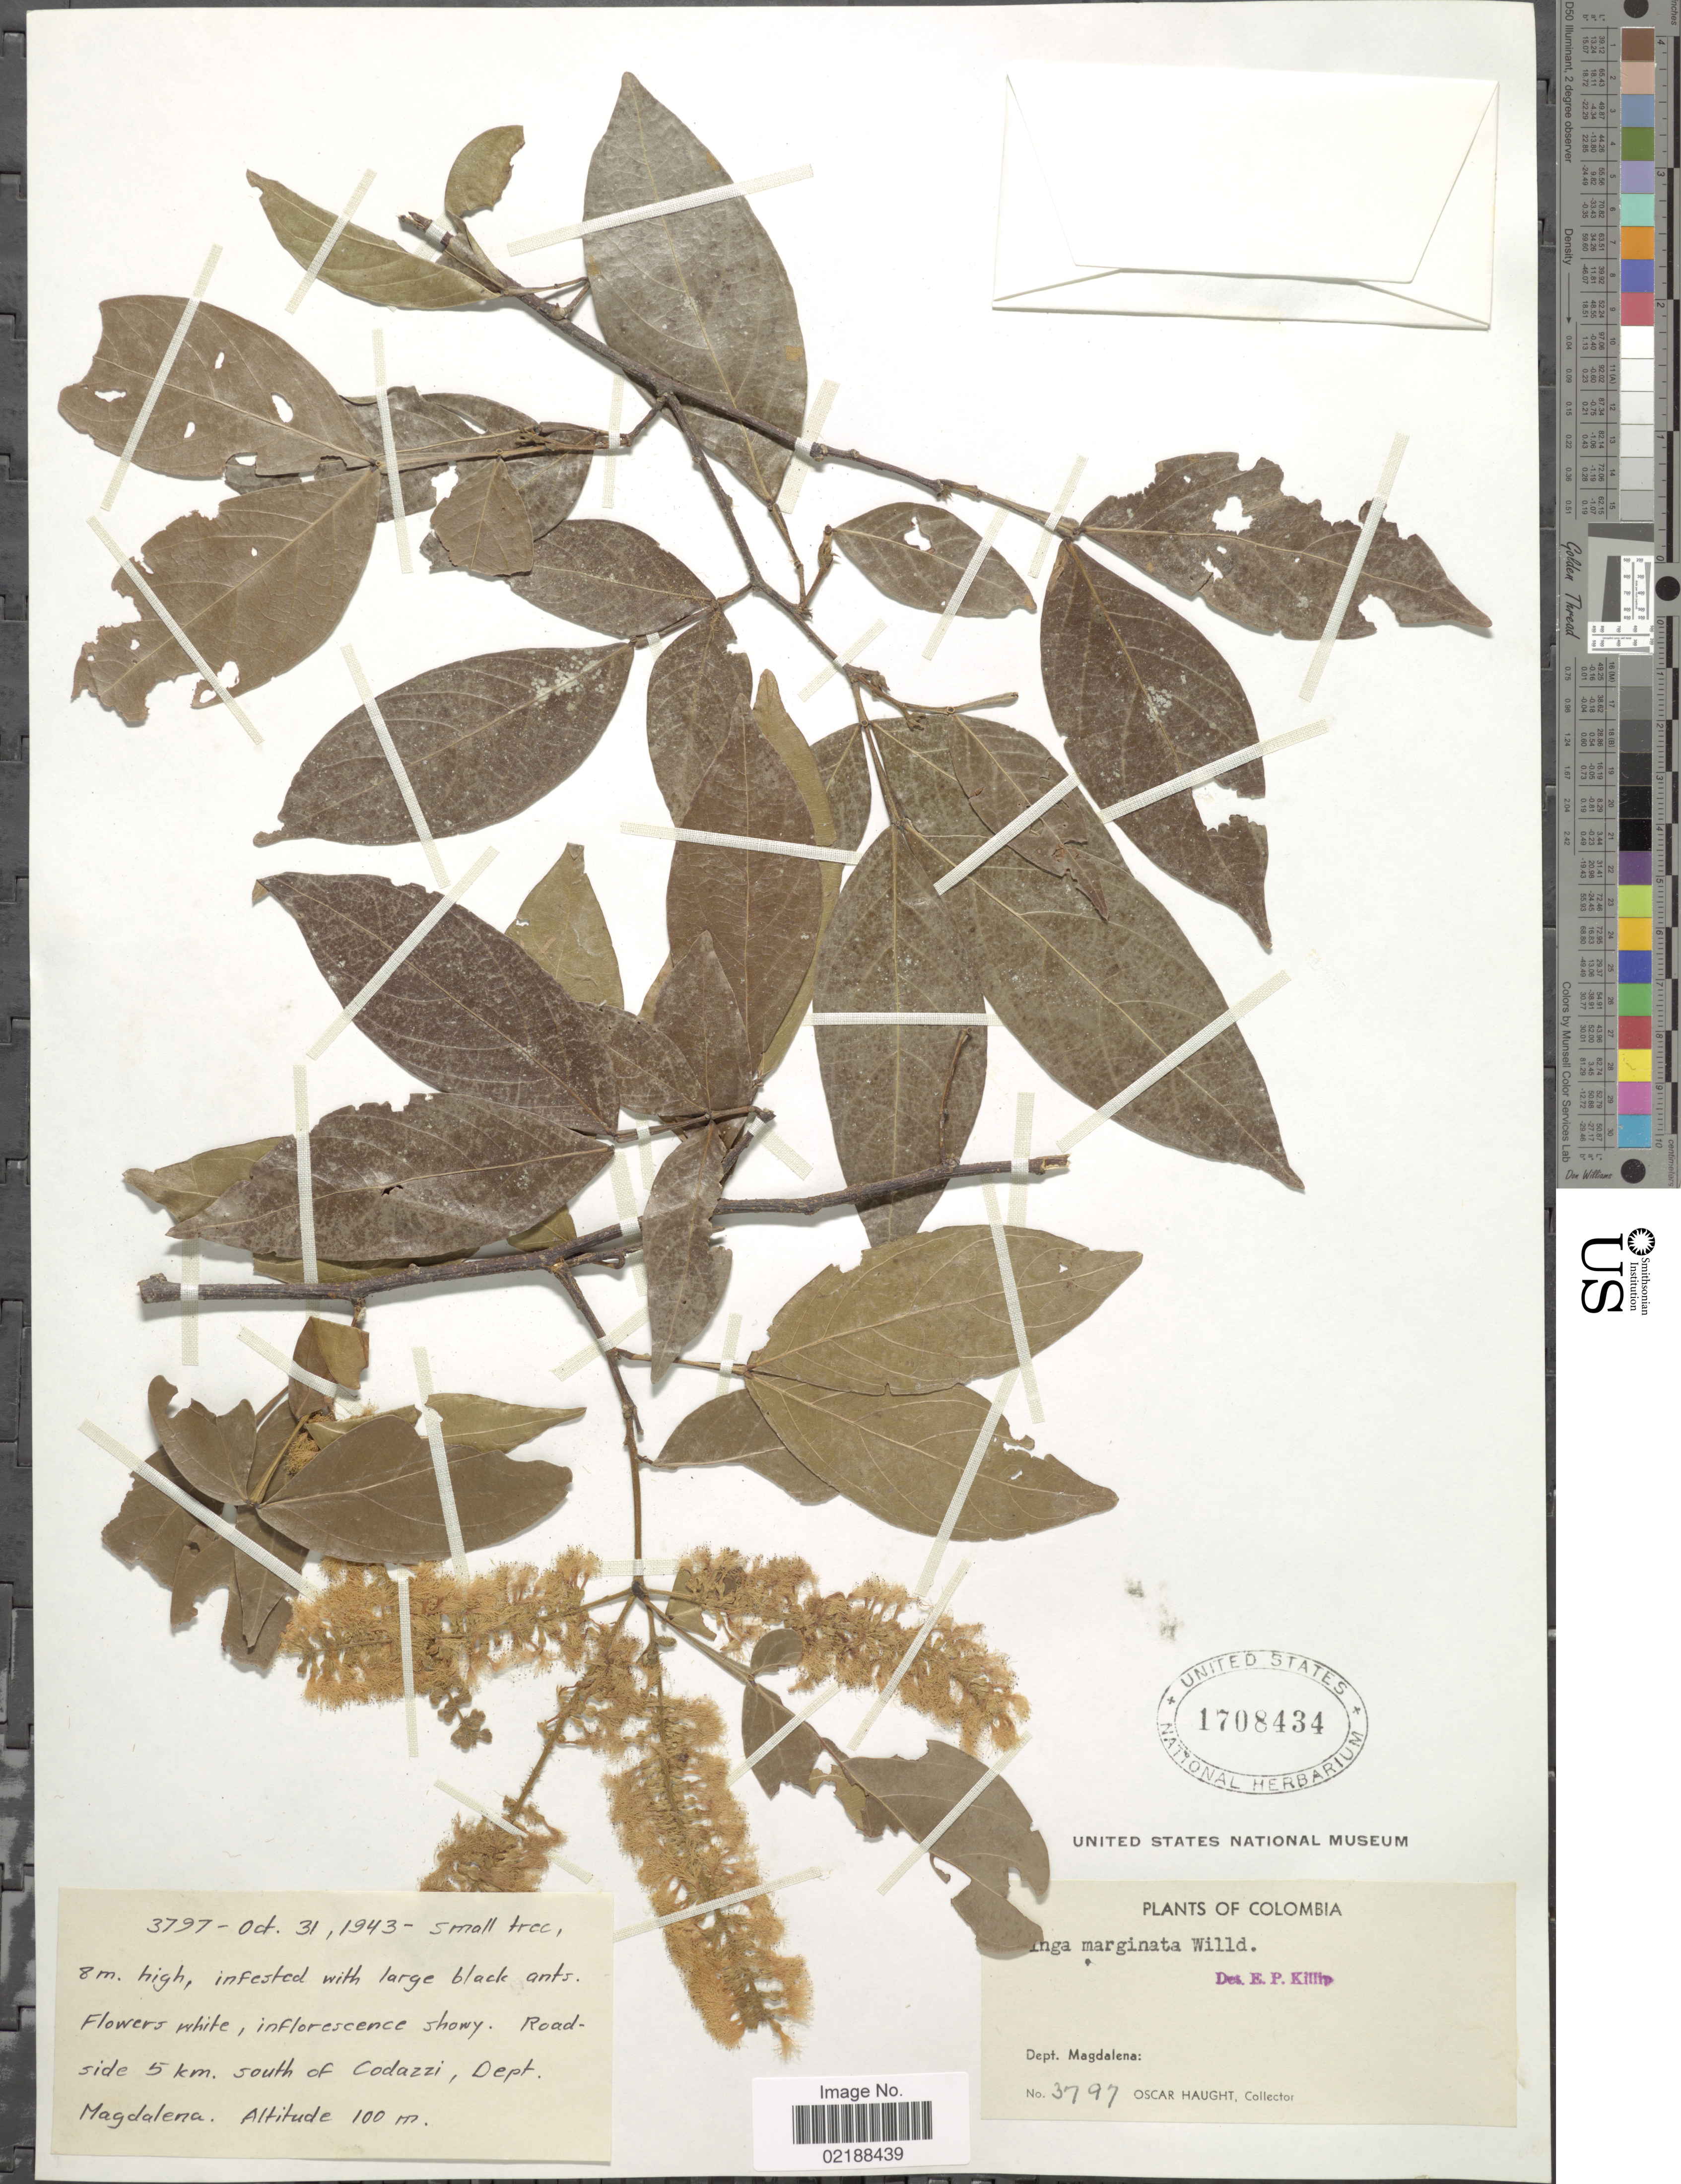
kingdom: Plantae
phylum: Tracheophyta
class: Magnoliopsida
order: Fabales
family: Fabaceae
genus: Inga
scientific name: Inga marginata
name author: Willd.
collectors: O. L. Haught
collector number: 3797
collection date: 1943-10-31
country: Colombia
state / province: Magdalena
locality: Roadside 5 km south of Codazzi, Dept. Magdalena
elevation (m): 100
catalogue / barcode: US 1708434